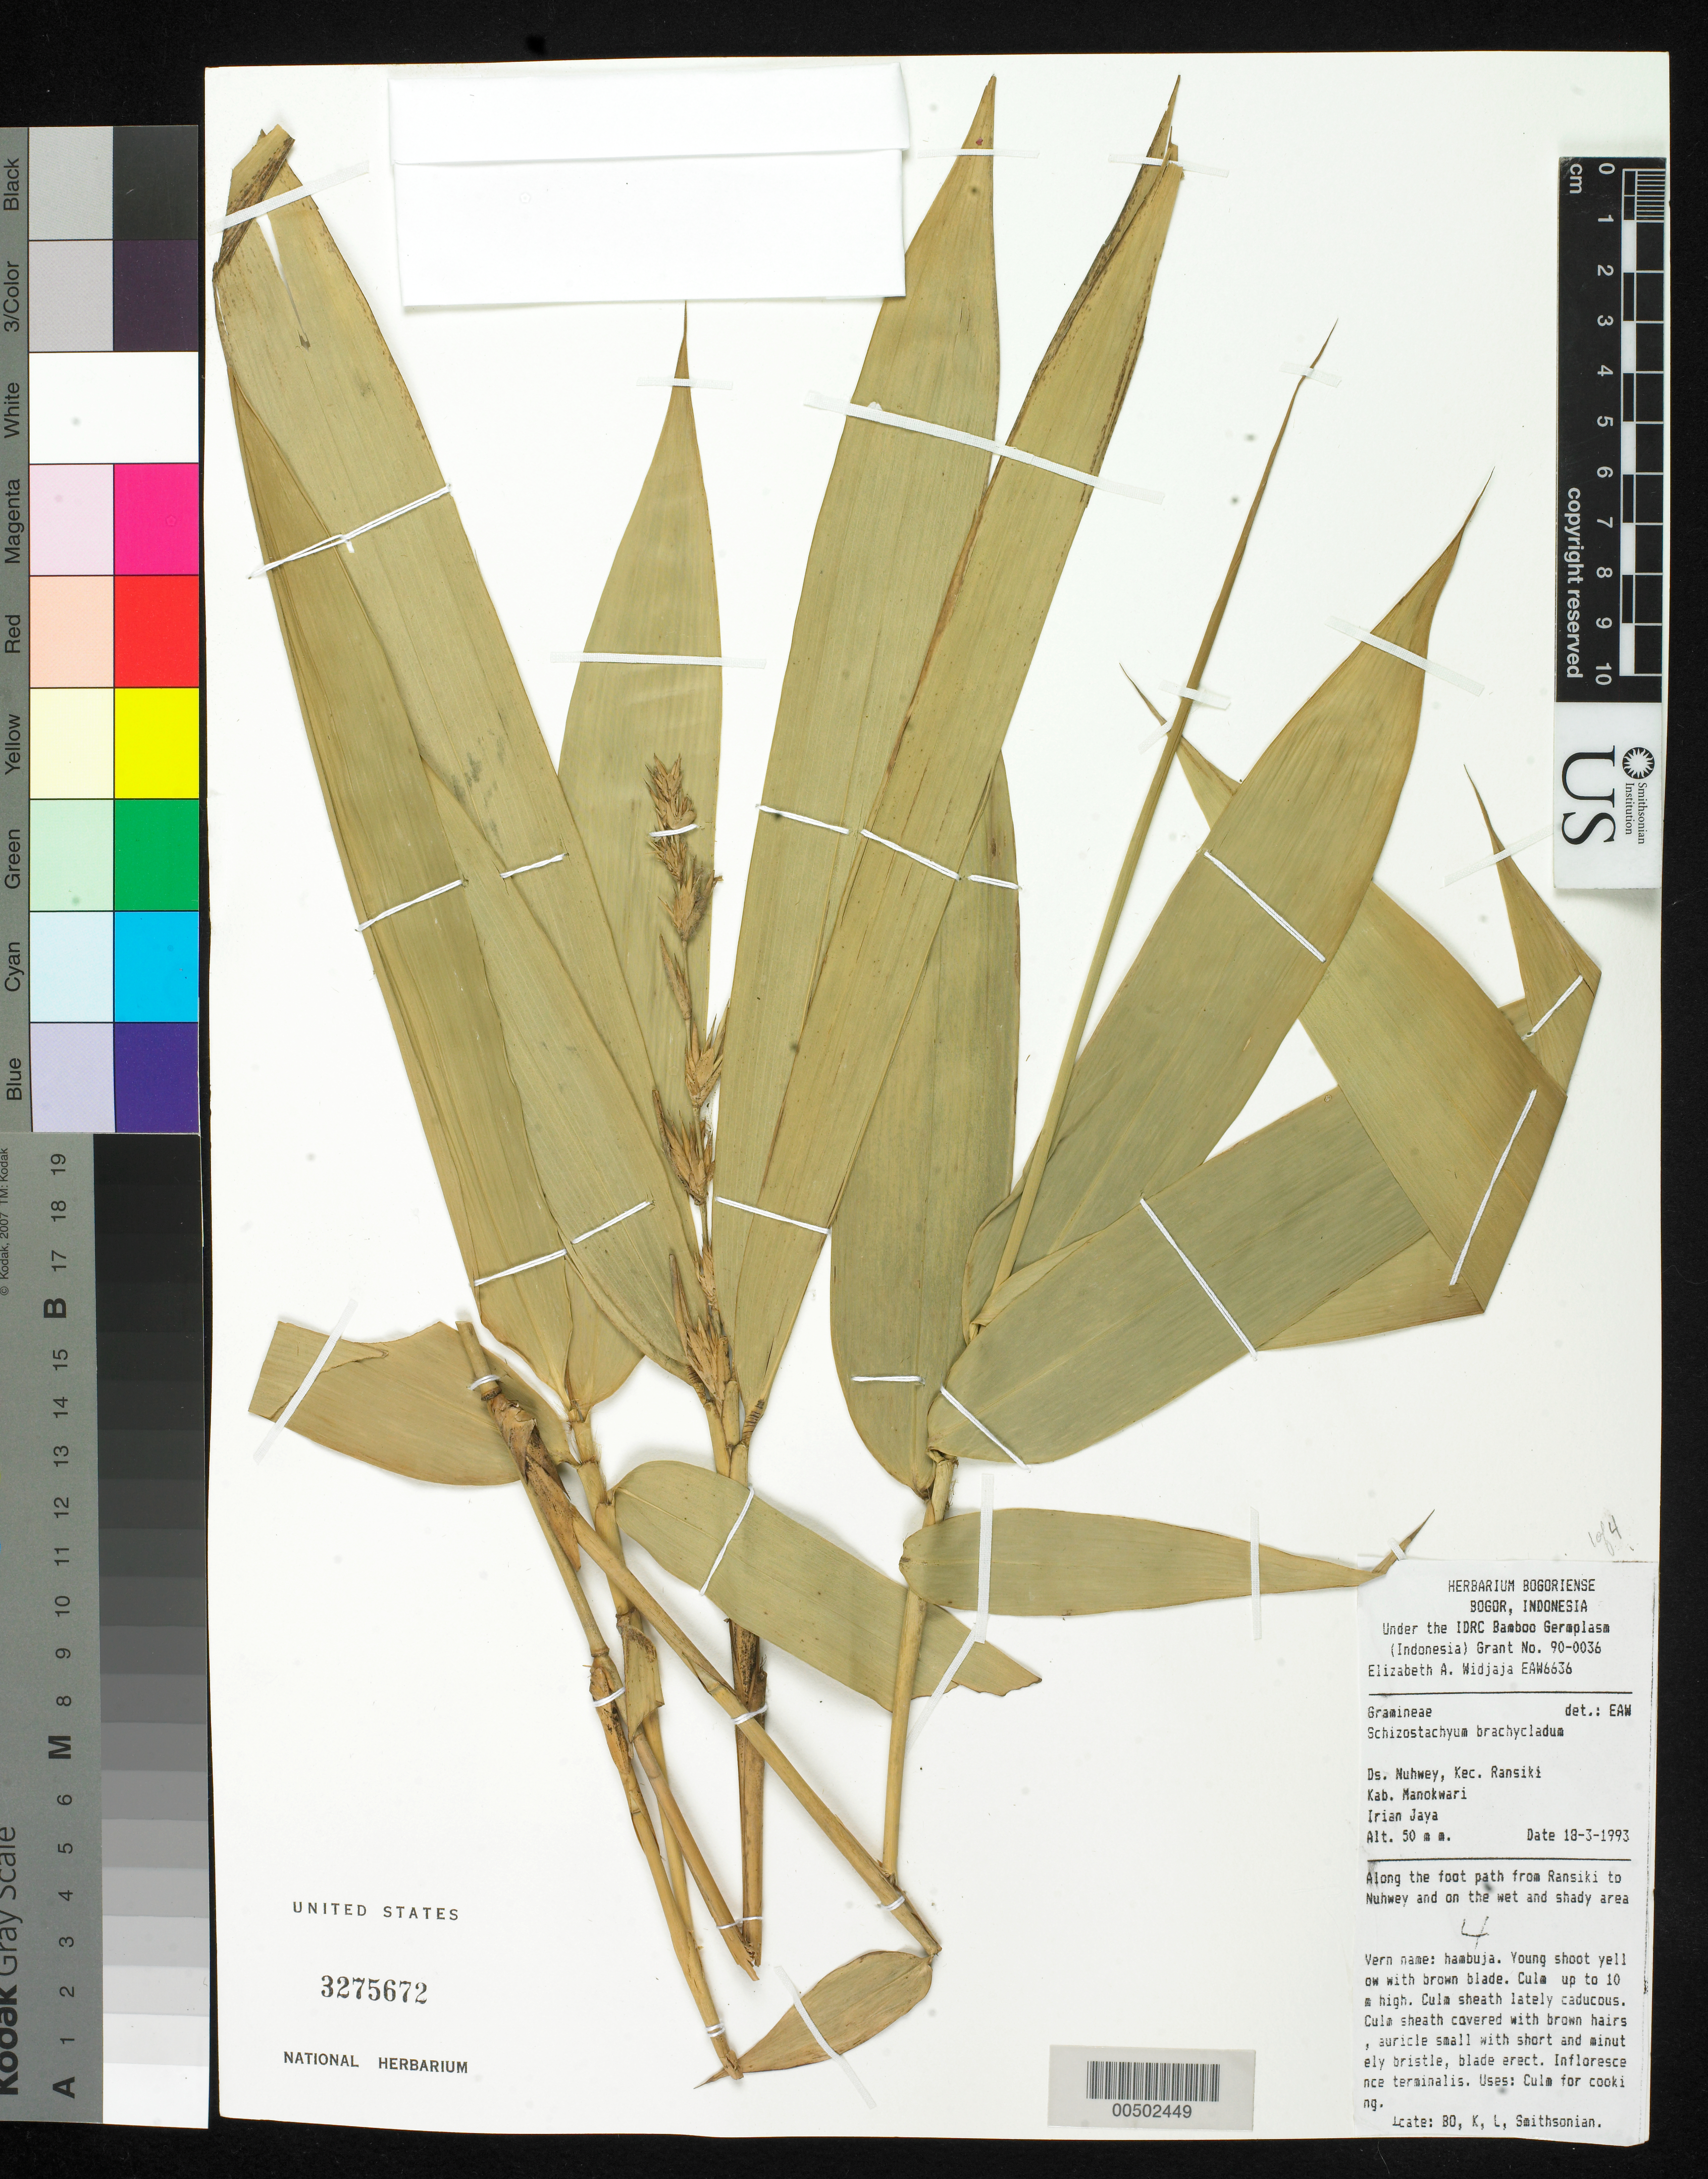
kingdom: Plantae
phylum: Tracheophyta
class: Liliopsida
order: Poales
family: Poaceae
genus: Schizostachyum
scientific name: Schizostachyum brachycladum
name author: (Kurz ex Munro) Kurz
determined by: Widjaja, E. A.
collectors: E. A. Widjaja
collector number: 6636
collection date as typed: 18 Mar 1993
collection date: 1993-03-18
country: Indonesia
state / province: Papua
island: New Guinea I.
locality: Ds. Nuhwey, Irian Jaya, Manokwari, Ransiki.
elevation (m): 50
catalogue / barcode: US 3275672